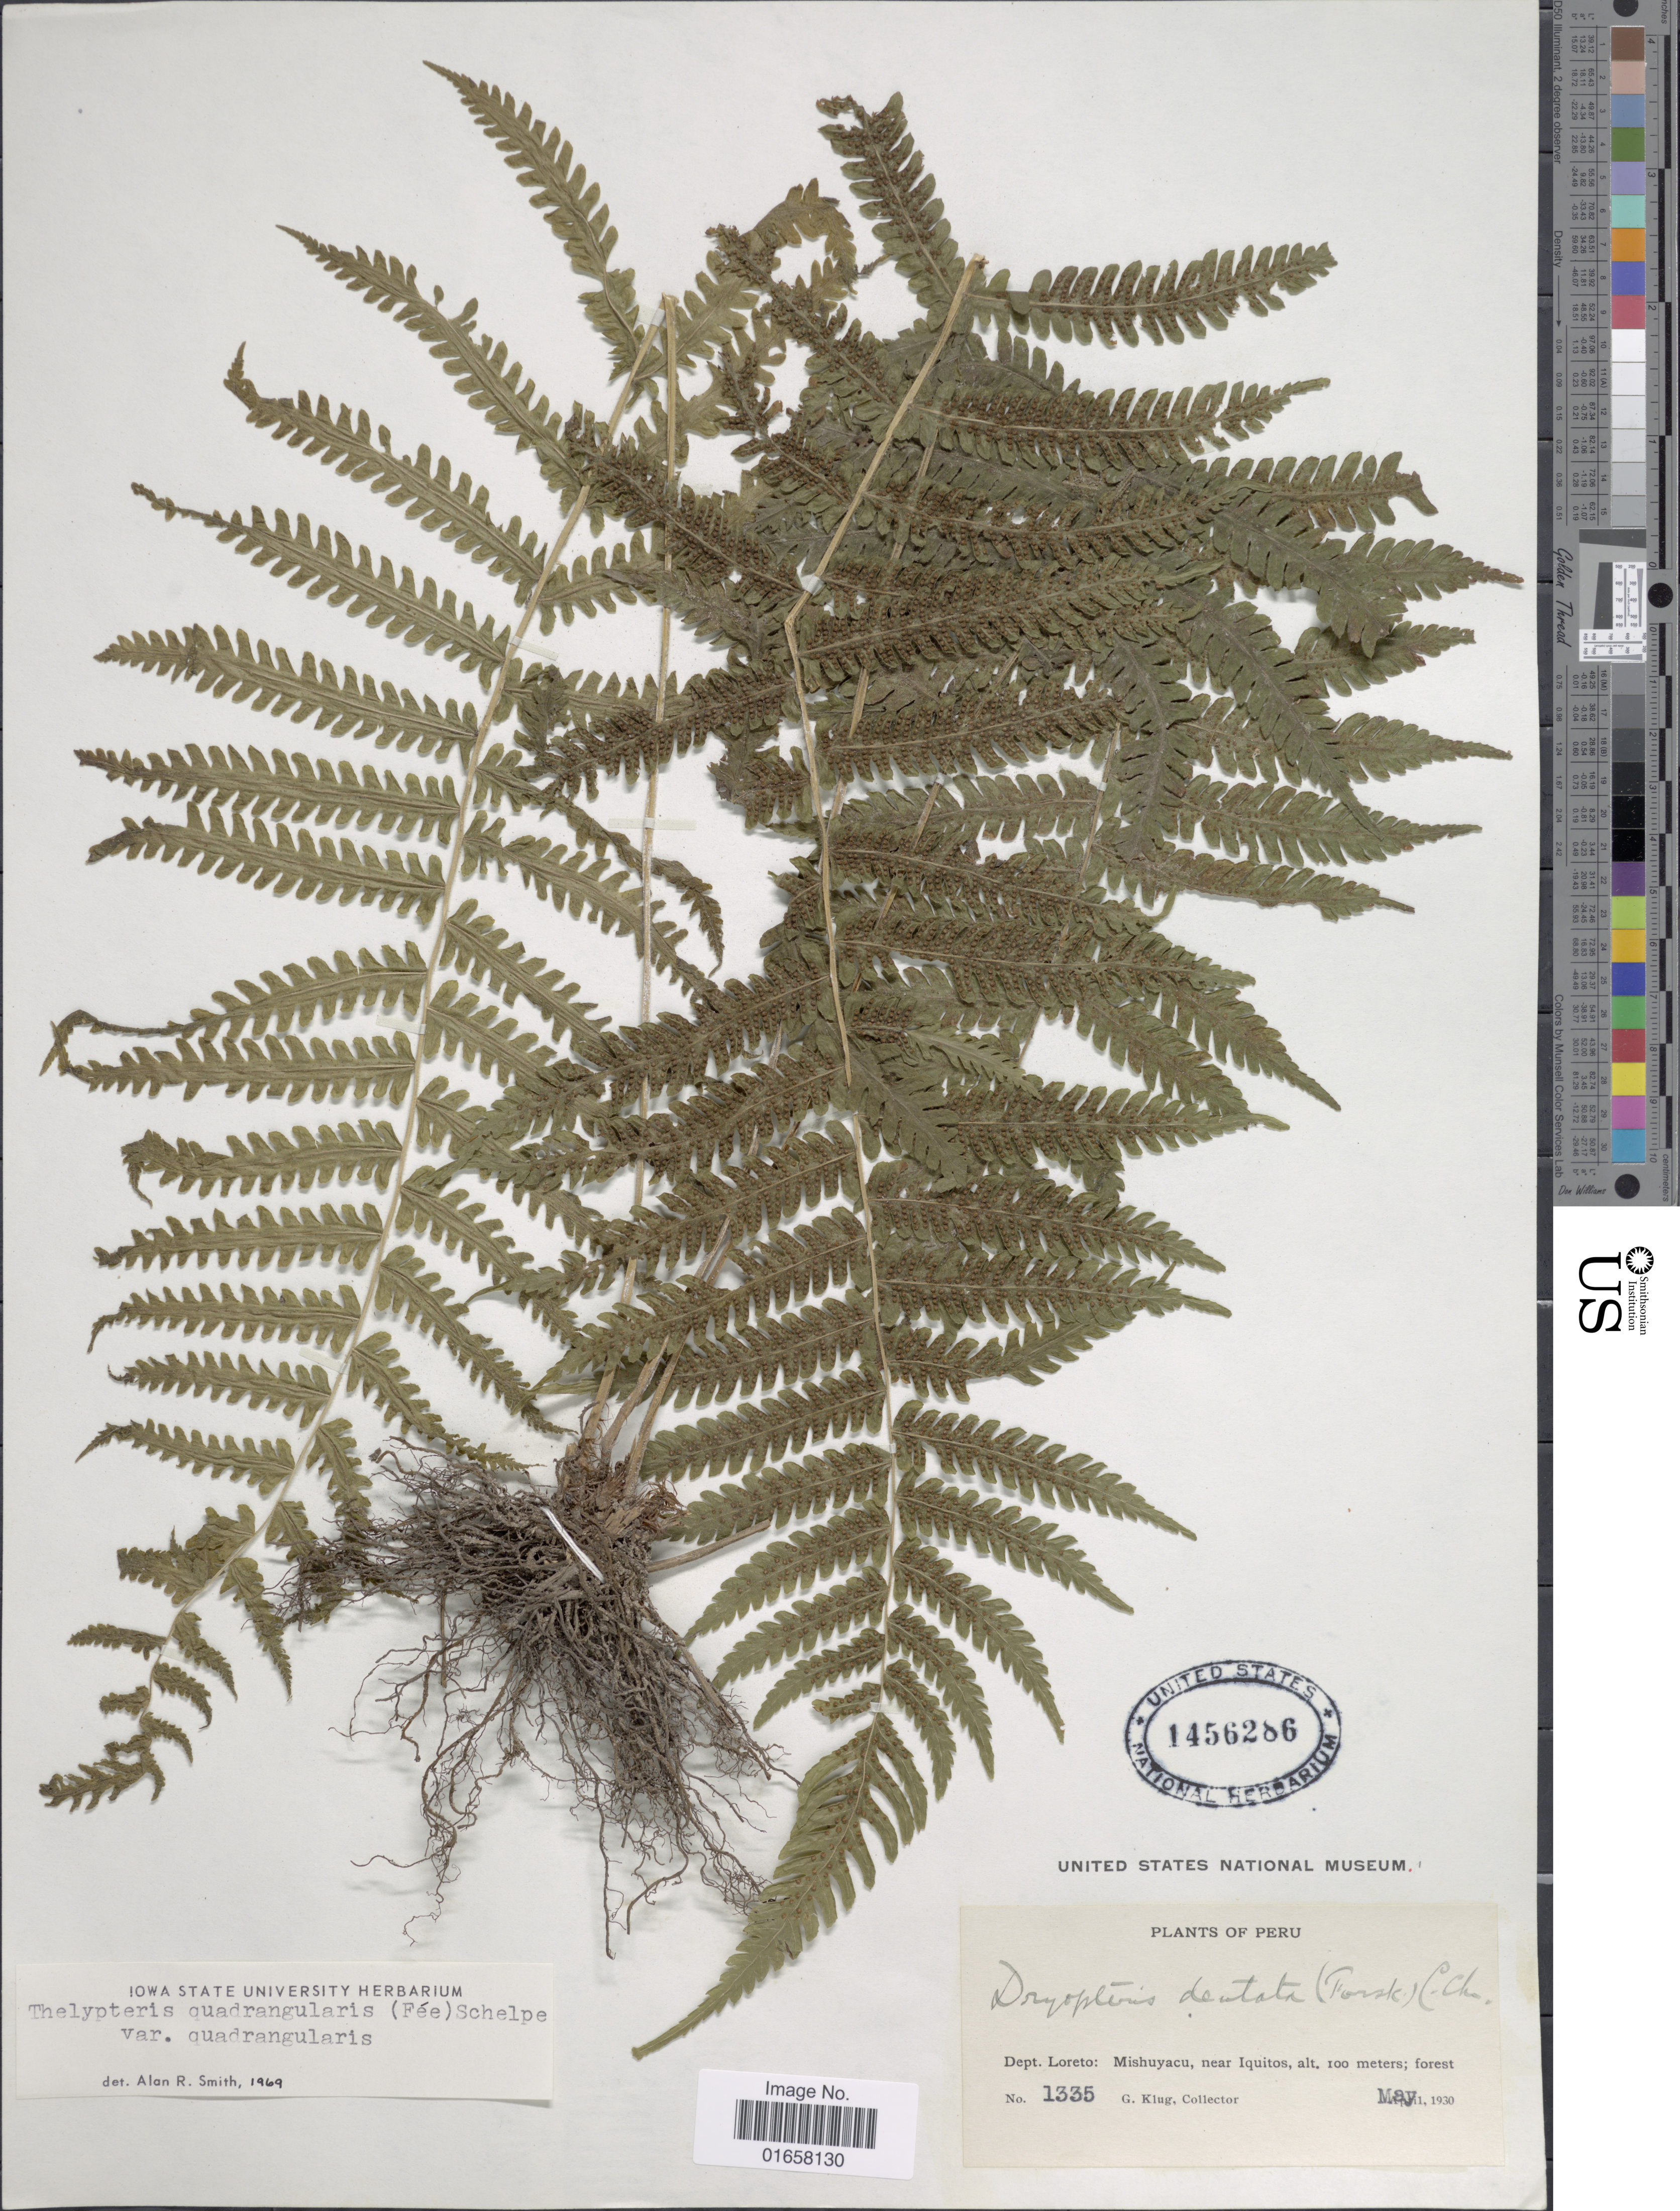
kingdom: Plantae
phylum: Tracheophyta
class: Polypodiopsida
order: Polypodiales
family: Thelypteridaceae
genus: Christella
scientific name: Christella hispidula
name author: (Decne.) Holttum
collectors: G. Klug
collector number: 1335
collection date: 1930-05-11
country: Peru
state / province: Loreto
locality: Peru, Dept. Loreto: Mishuyacu, near Iquitos.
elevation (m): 100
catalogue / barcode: US 1456286